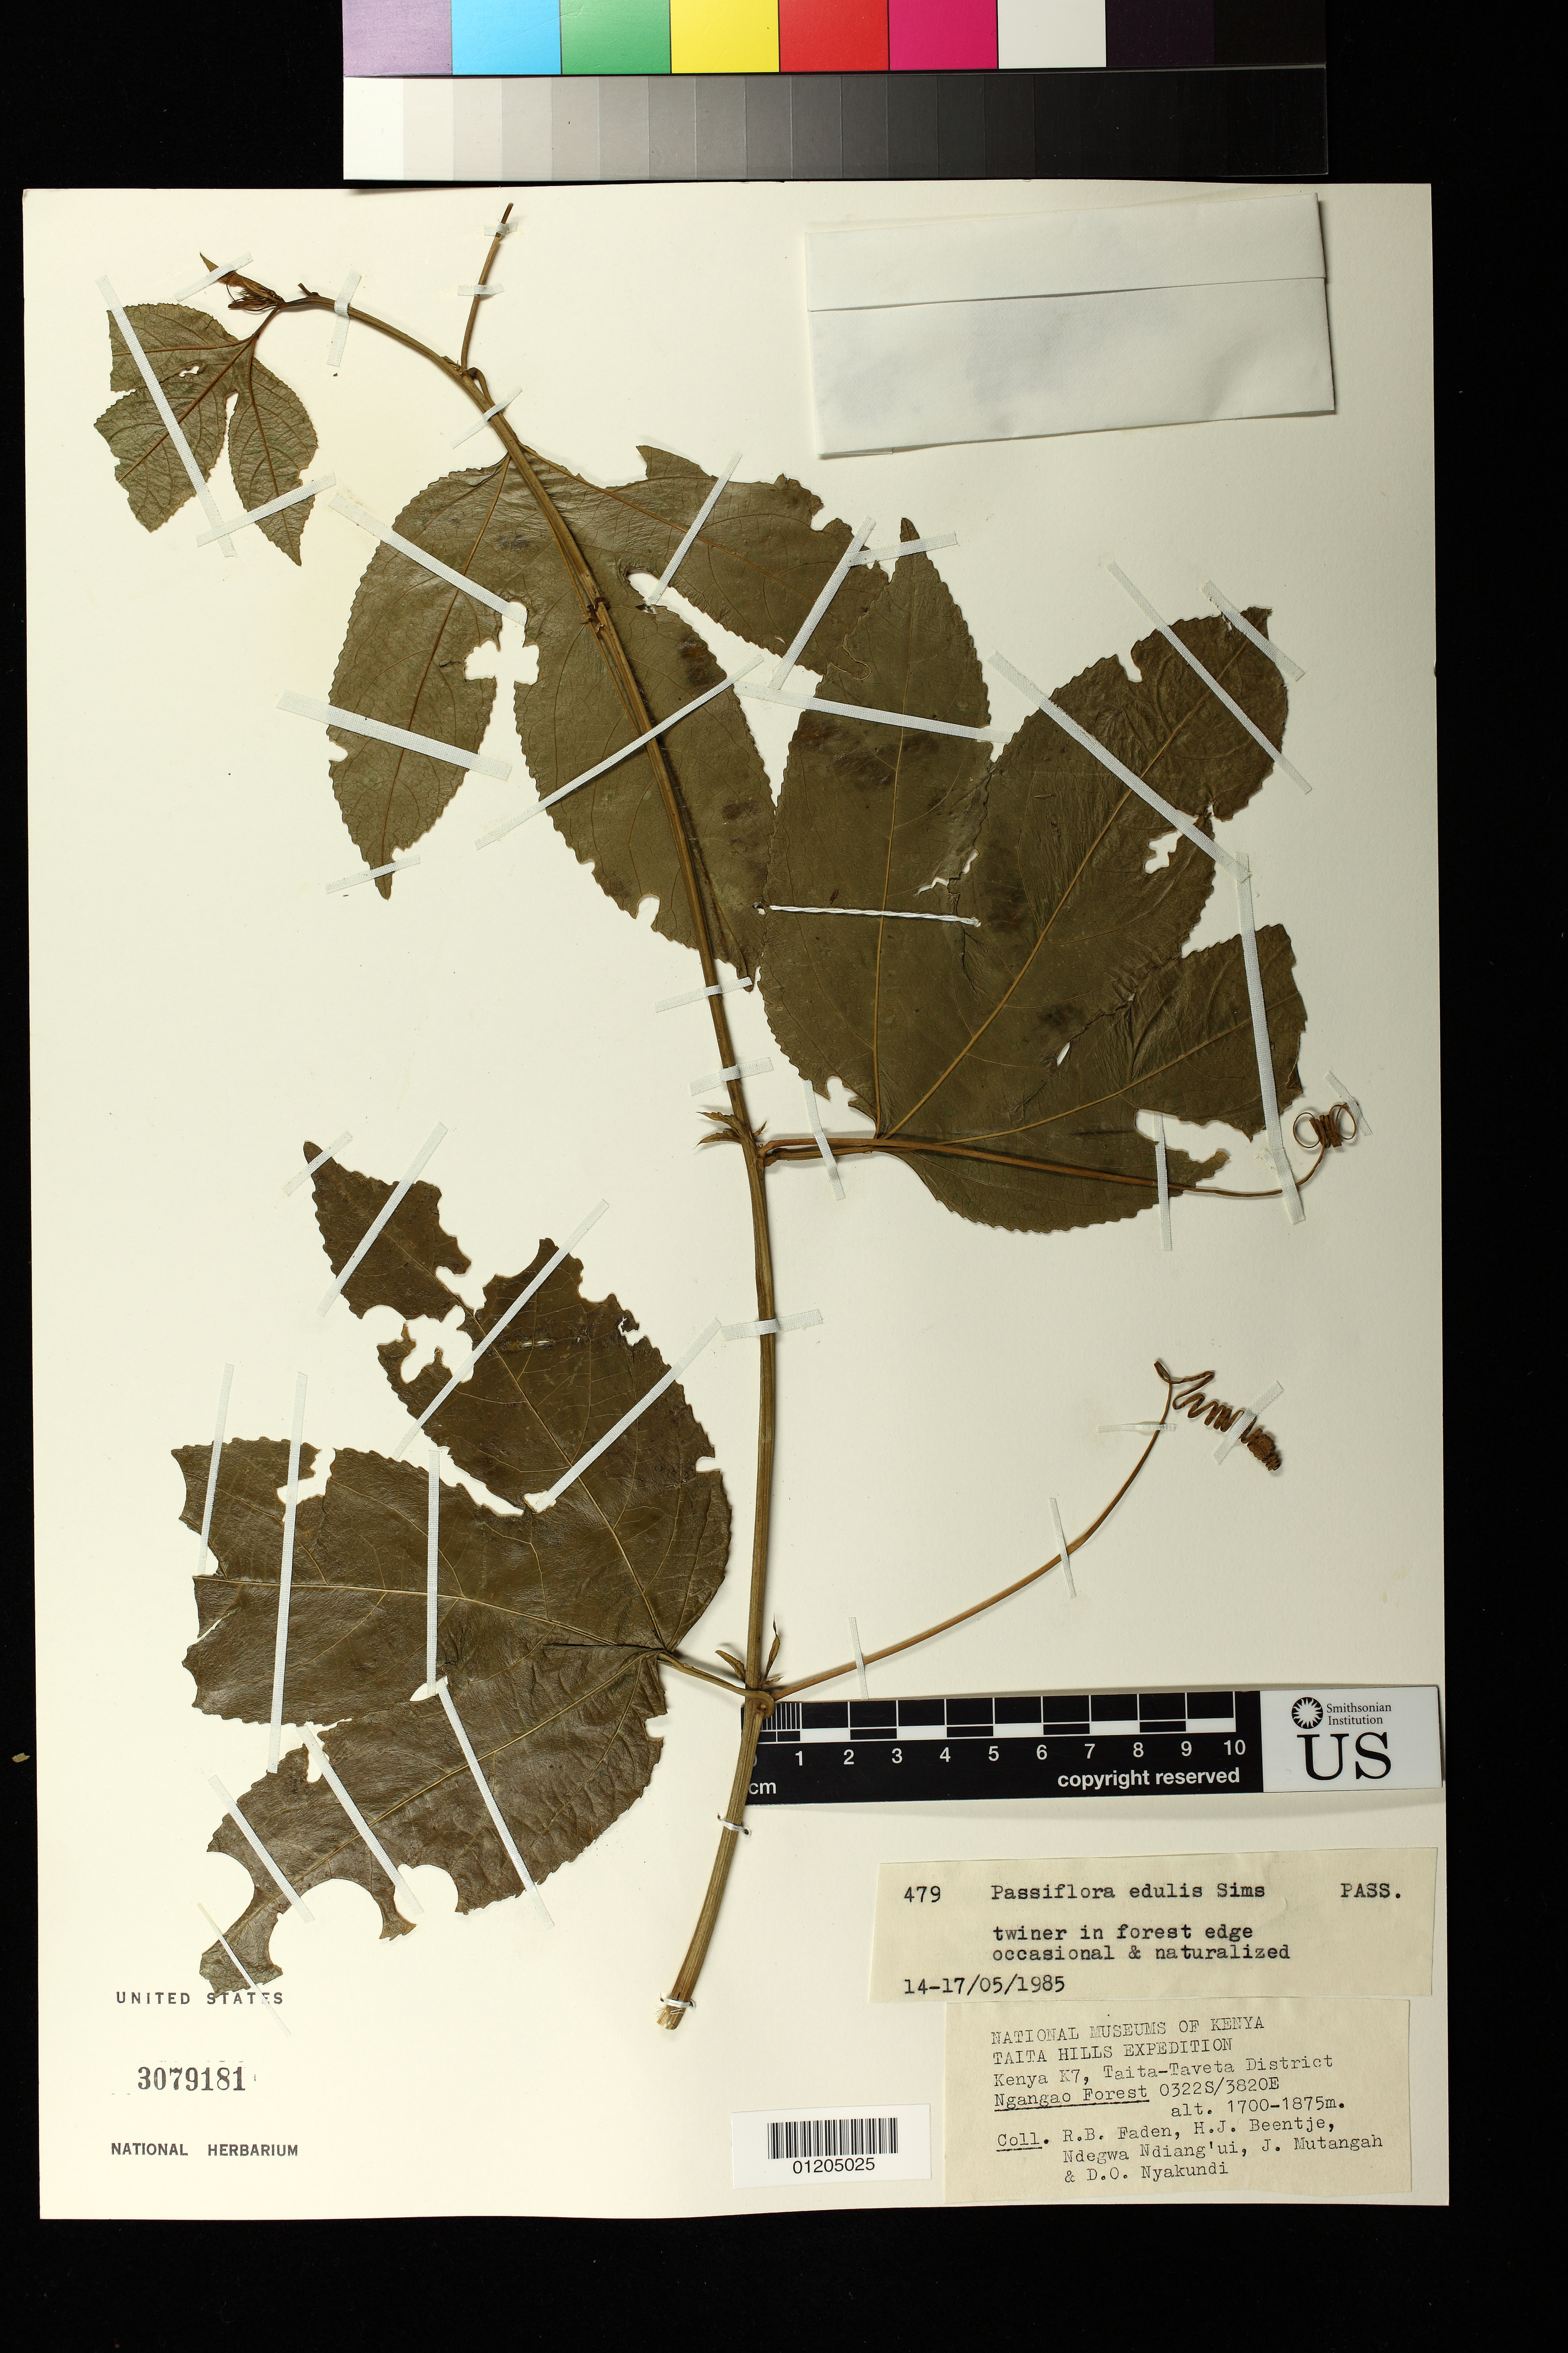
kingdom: Plantae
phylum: Tracheophyta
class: Magnoliopsida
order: Malpighiales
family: Passifloraceae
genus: Passiflora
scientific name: Passiflora edulis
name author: Sims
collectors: R. B. Faden, H. J. Beentje, Ndegwa Ndiang'ui, J. Mutangah & D. Nyakundi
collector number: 479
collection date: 1985-05-14/1985-05-17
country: Kenya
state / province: Taita Taveta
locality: Kenya K7, Taita-Taveta District.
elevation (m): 1700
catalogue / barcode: US 3079181